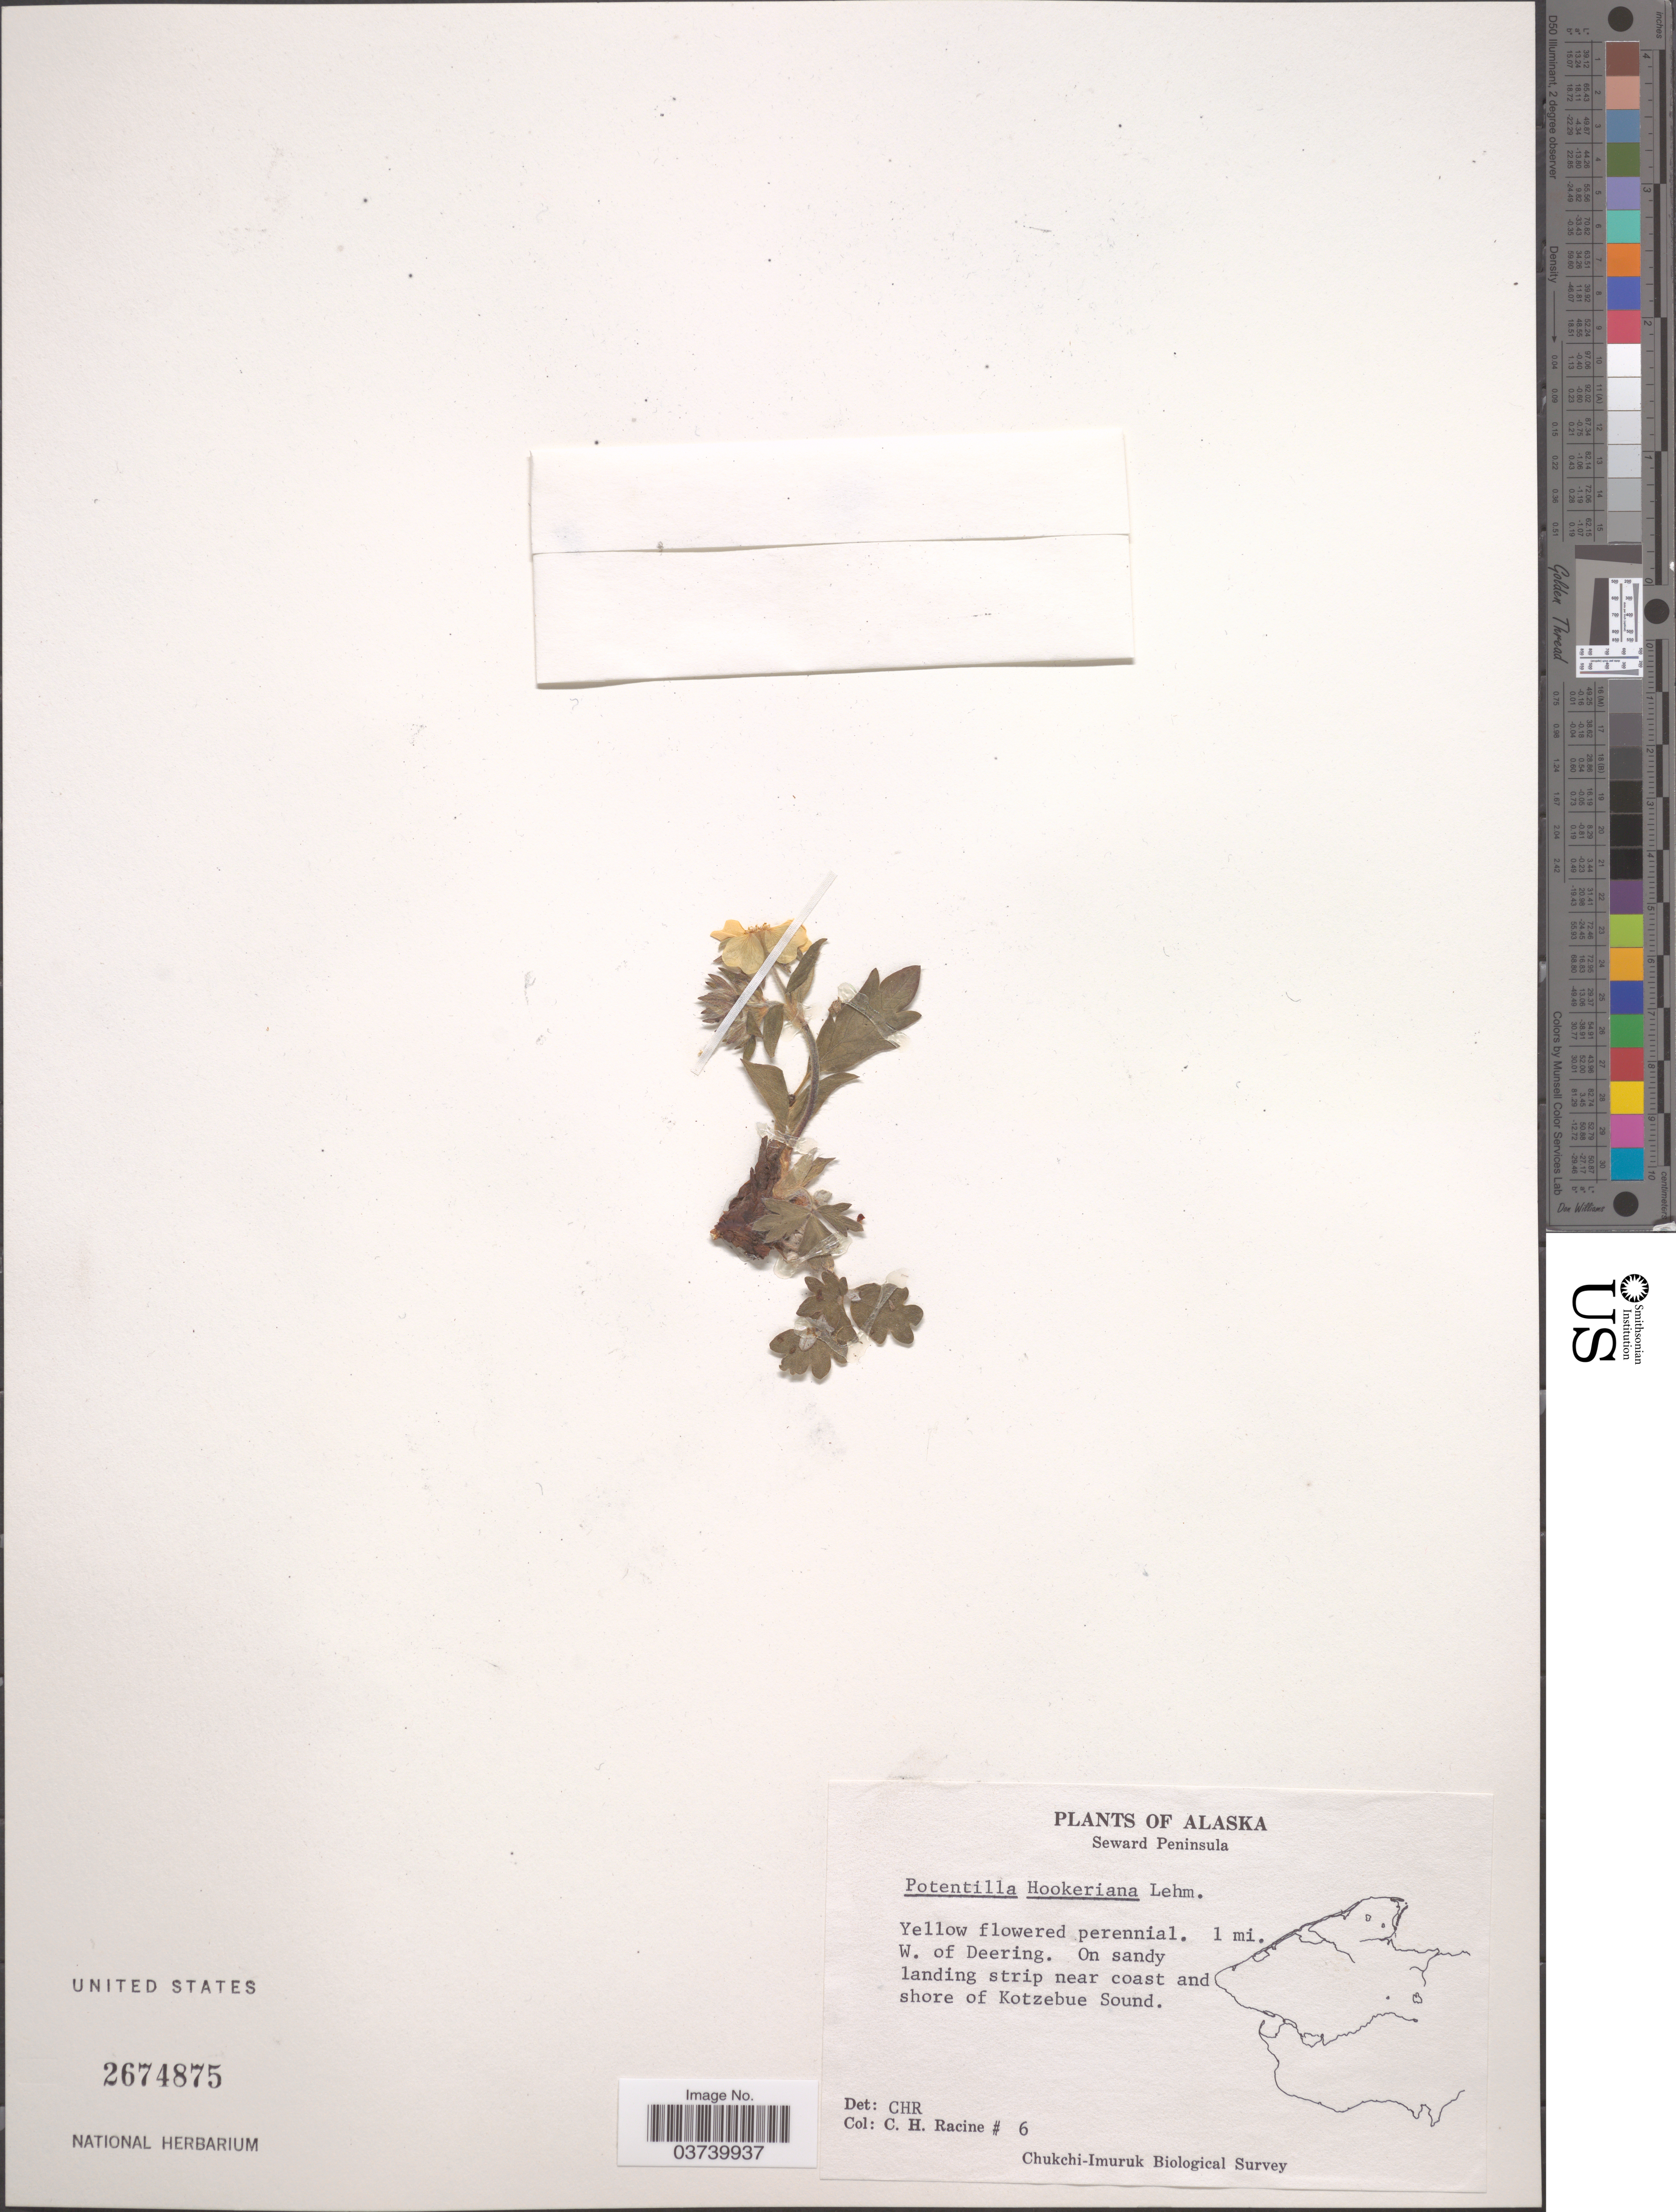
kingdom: Plantae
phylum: Tracheophyta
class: Magnoliopsida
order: Rosales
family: Rosaceae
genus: Potentilla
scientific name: Potentilla hookeriana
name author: F. Lehm.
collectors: C. Racine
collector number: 6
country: United States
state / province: Alaska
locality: Seward Peninsula. 1 mi. W. of Deering. On sandy landing strip near coast and shore of Kotzebue Sound.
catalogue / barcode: US 2674875